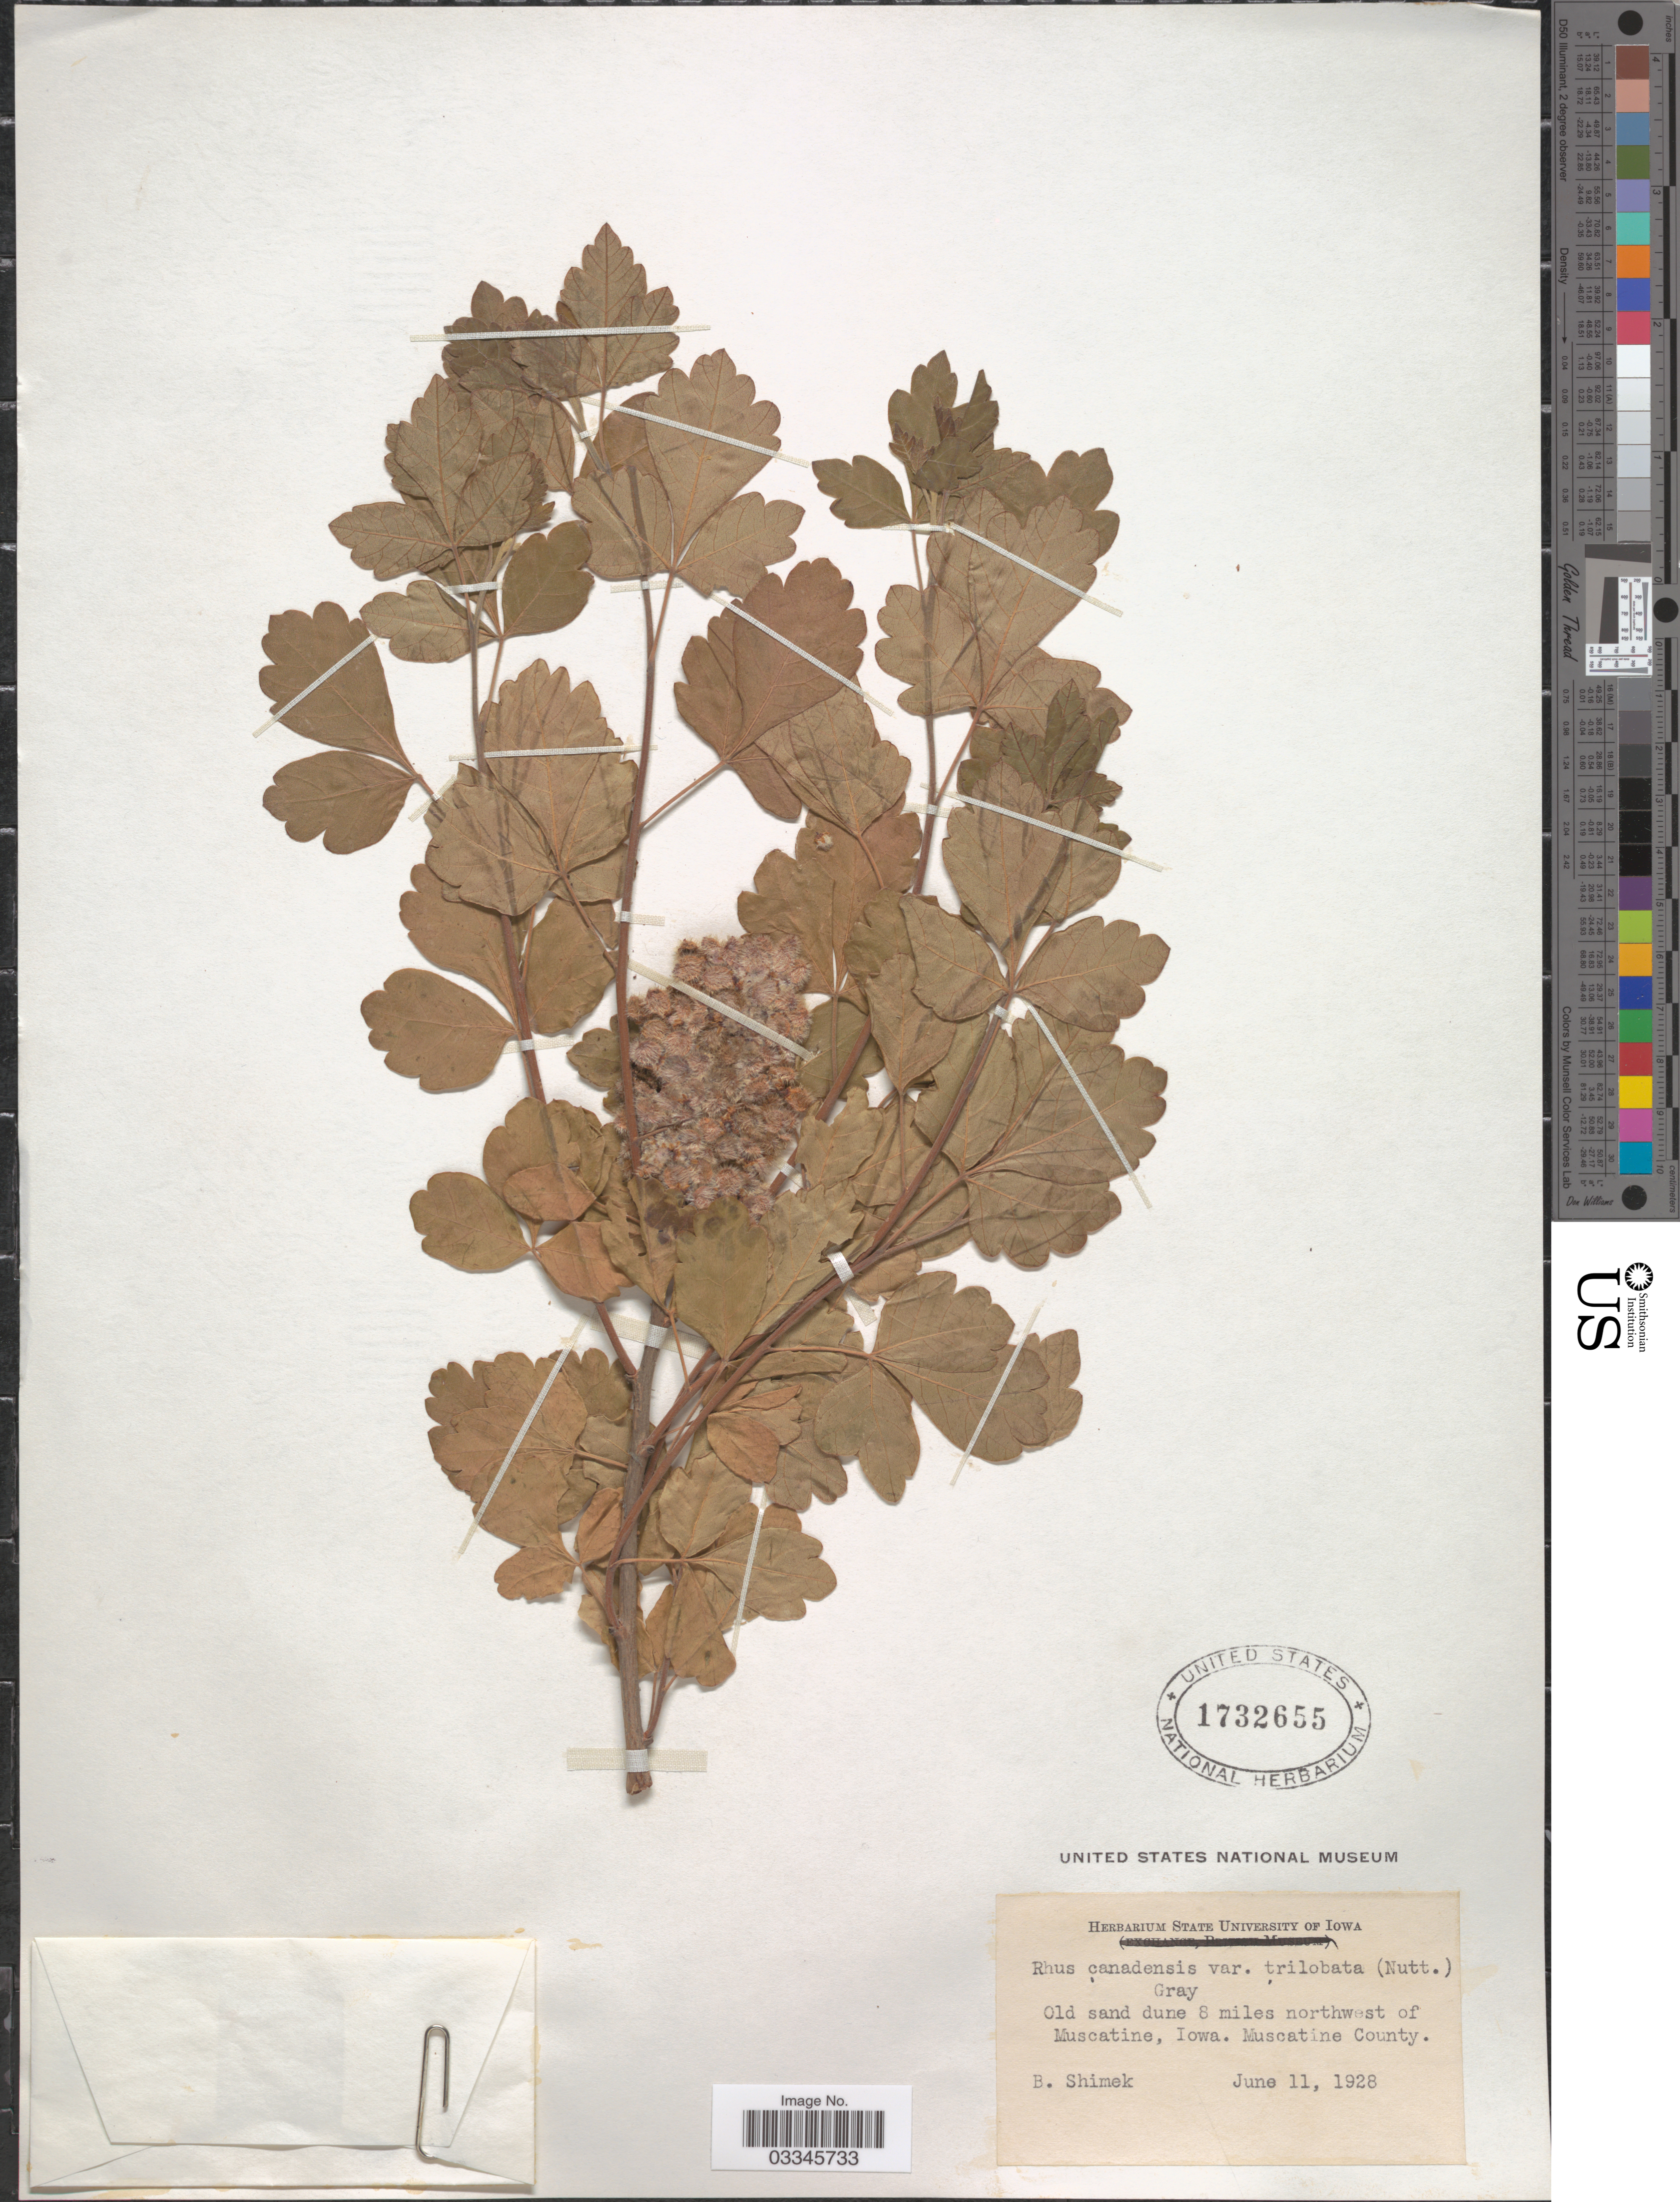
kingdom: Plantae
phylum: Tracheophyta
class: Magnoliopsida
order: Sapindales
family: Anacardiaceae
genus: Rhus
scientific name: Rhus canadensis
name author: Marshall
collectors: B. Shimek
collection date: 1928-06-11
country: United States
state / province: Iowa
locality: Old sand dune 8 miles northwest of Muscatine. Muscatine County.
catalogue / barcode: US 1732655